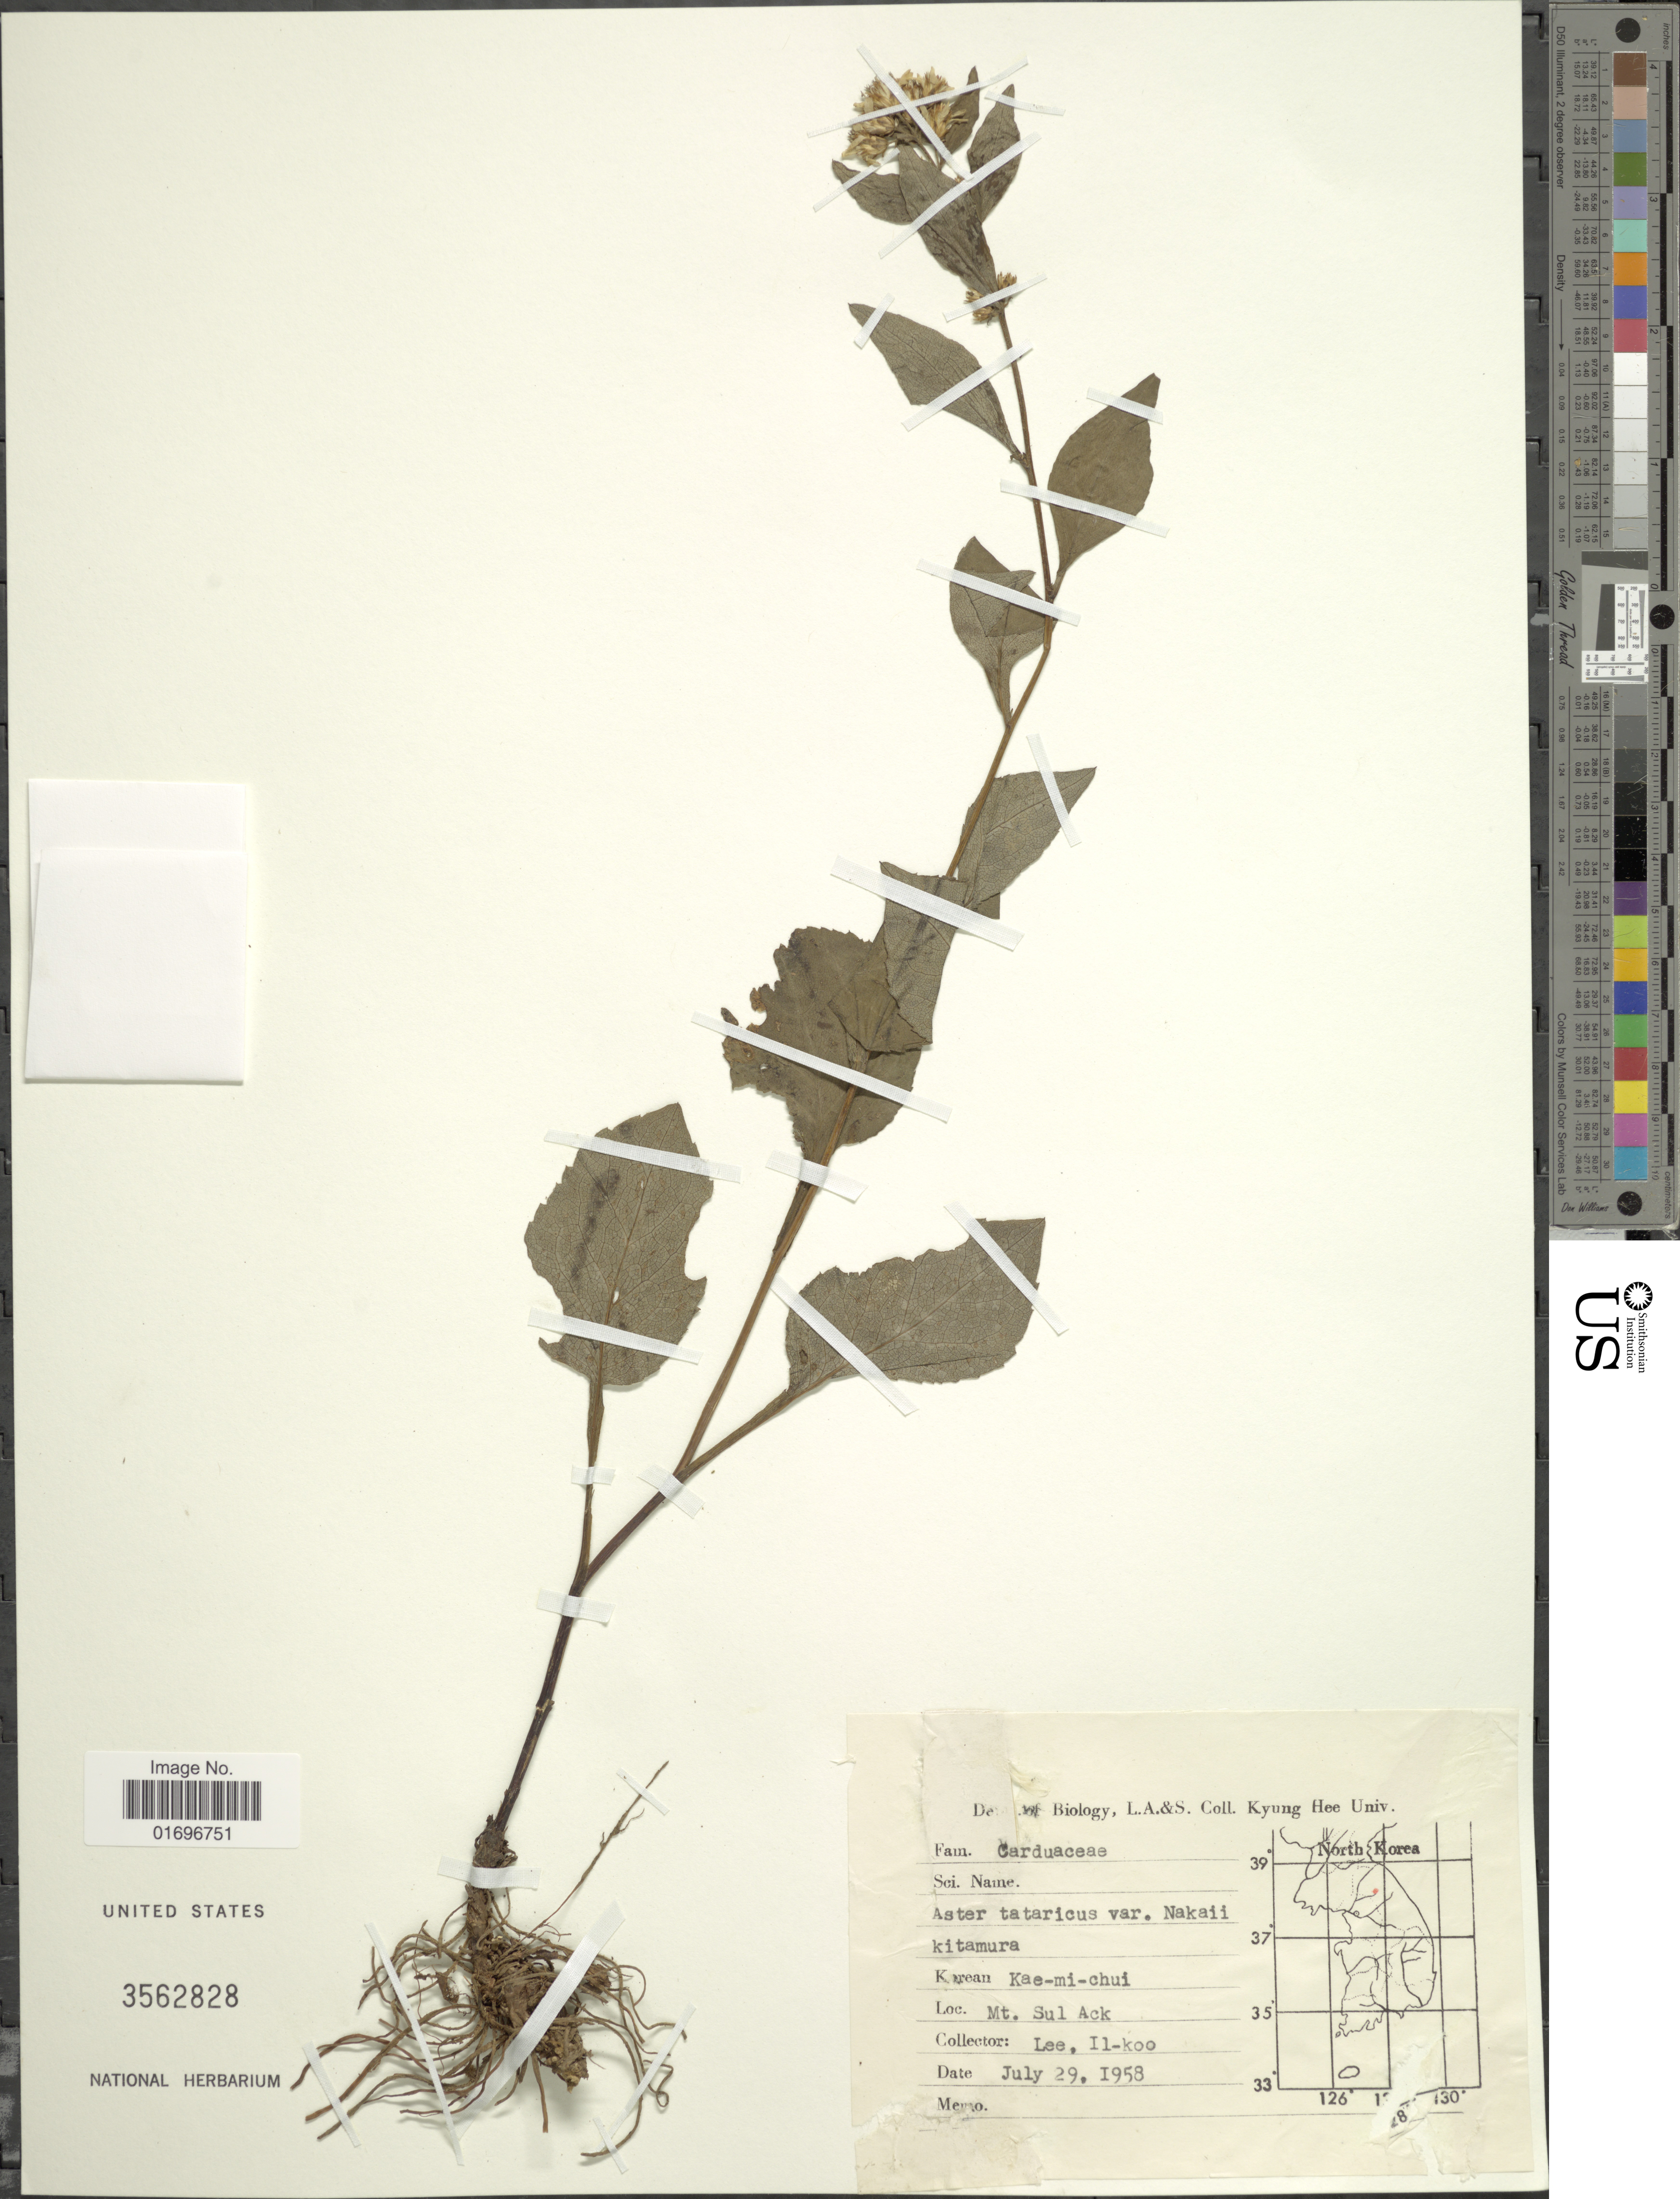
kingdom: Plantae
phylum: Tracheophyta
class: Magnoliopsida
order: Asterales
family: Asteraceae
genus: Aster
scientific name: Aster tataricus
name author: L. f.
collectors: I. Lee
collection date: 1958-07-29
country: South Korea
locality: Koreau. Kae-mi-chui. Mt. Sul Ack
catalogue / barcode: US 3562828